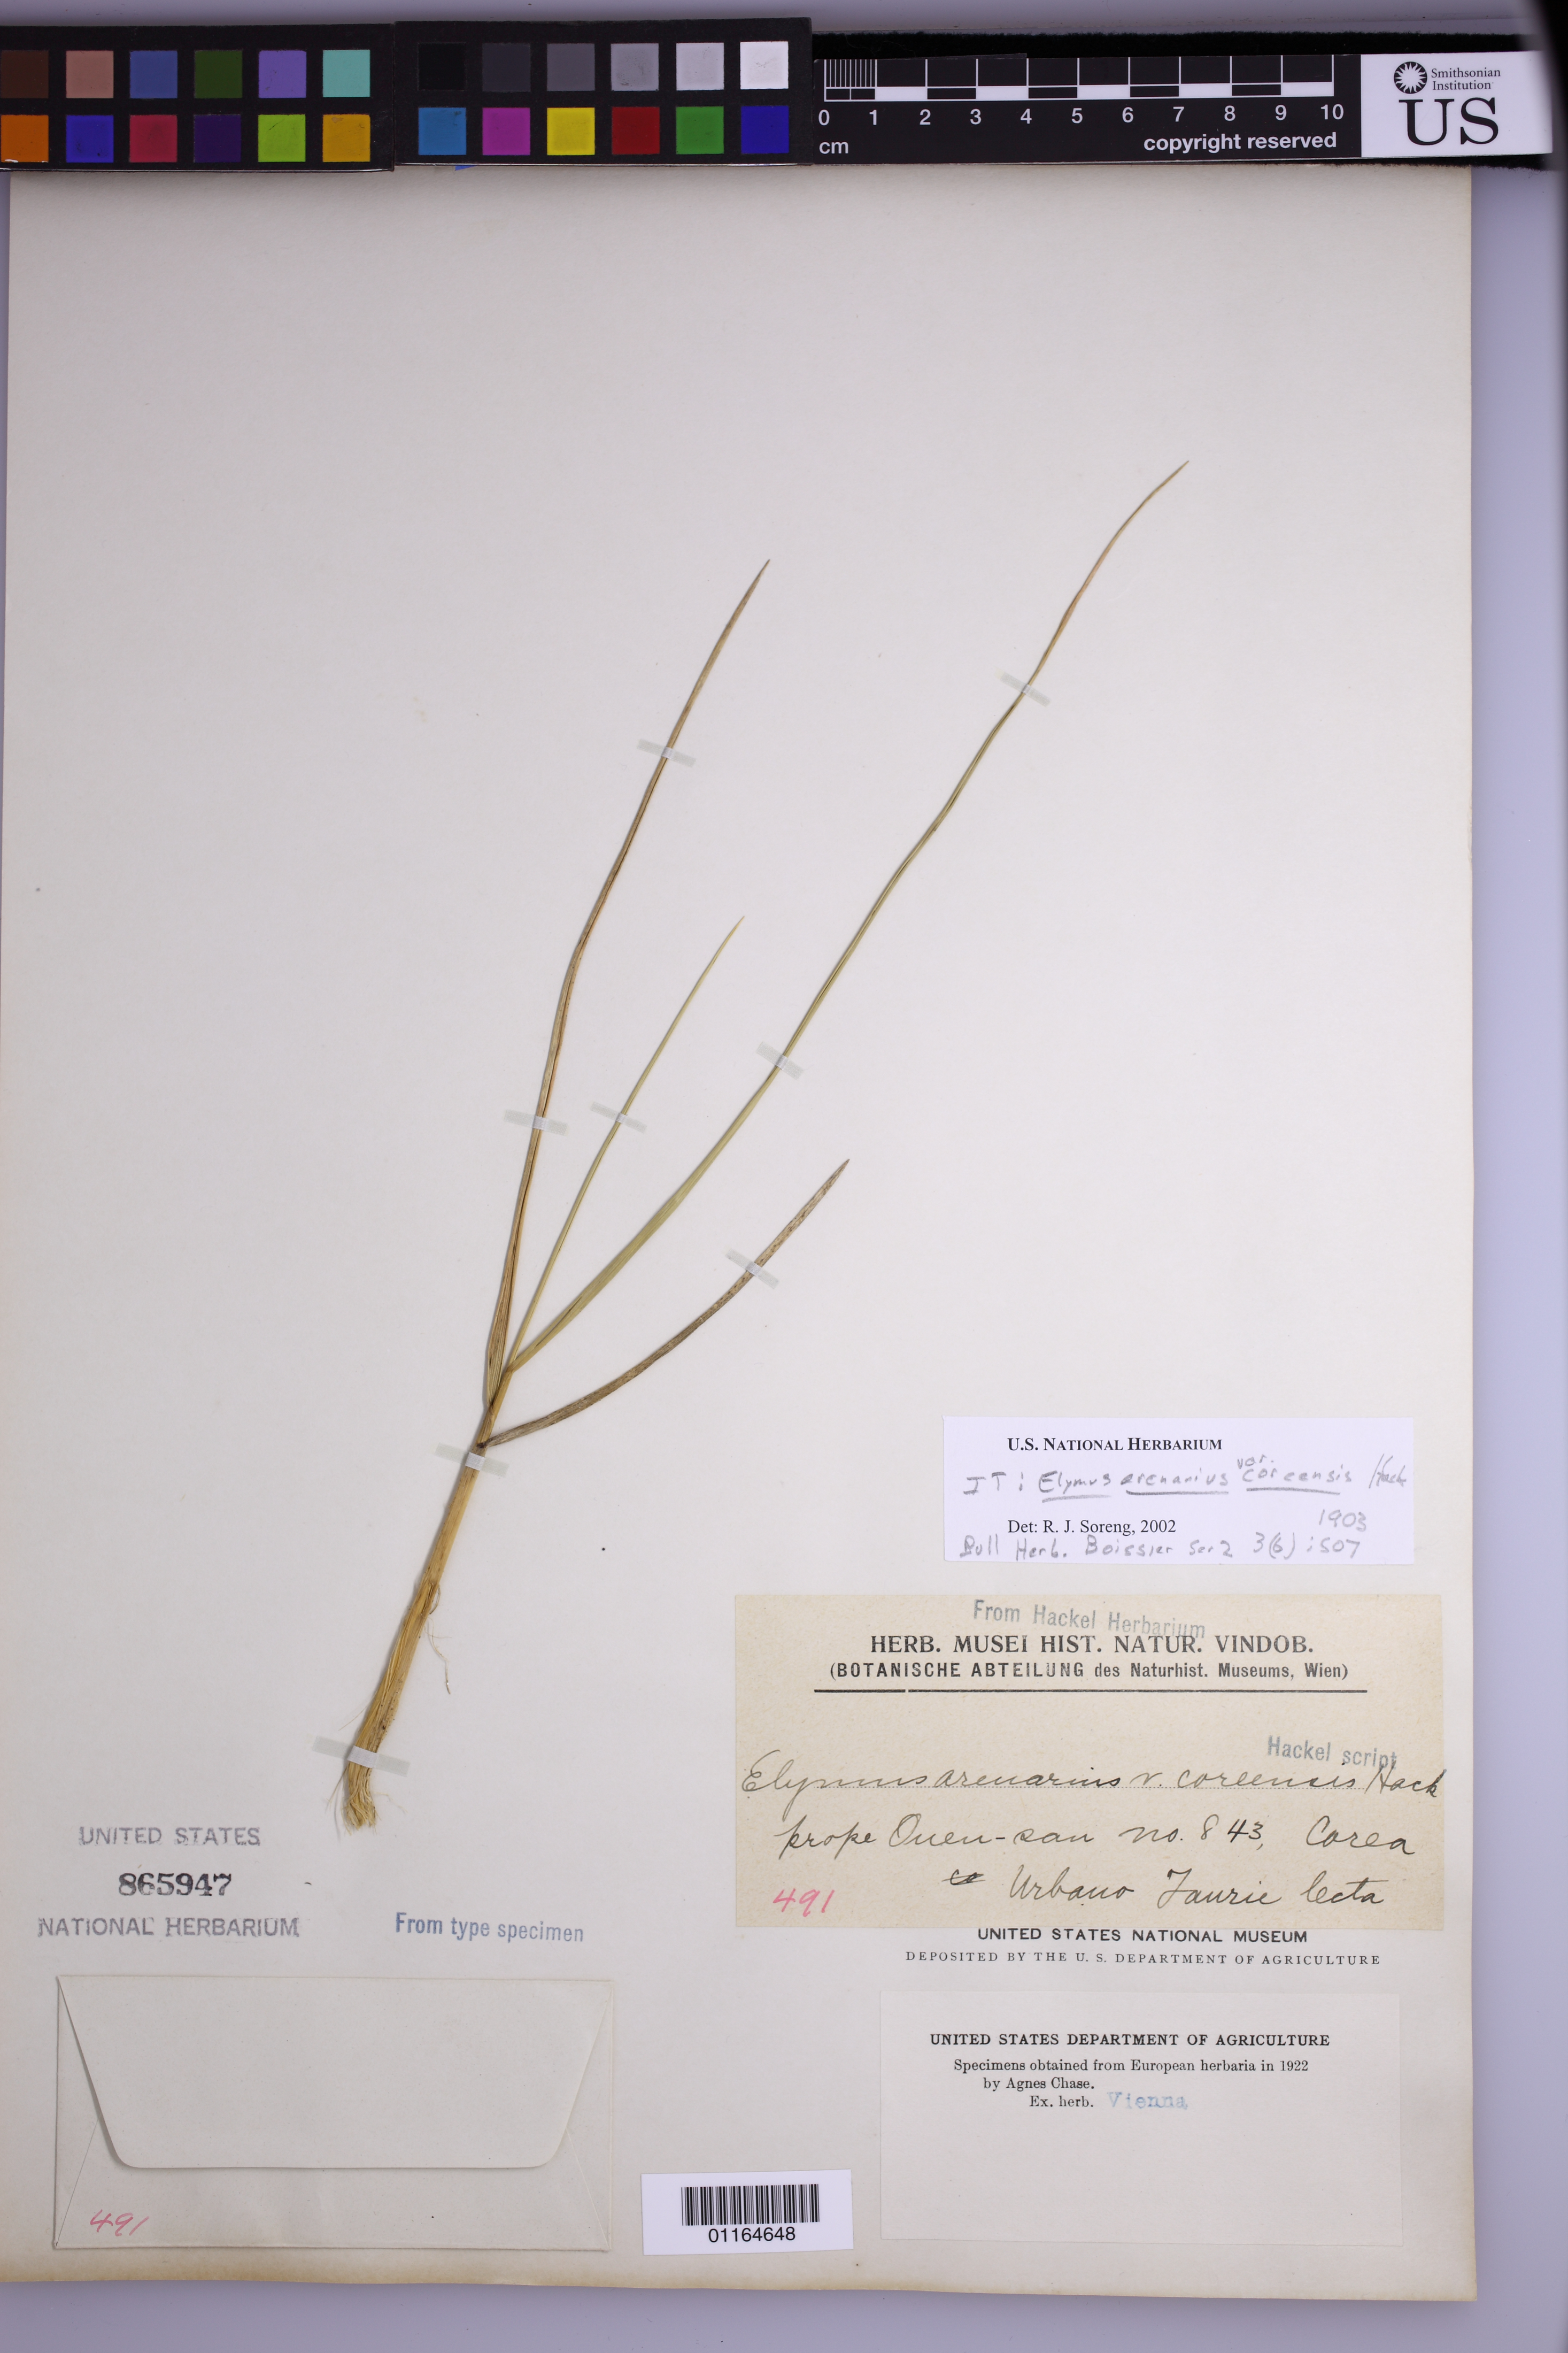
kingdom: Plantae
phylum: Tracheophyta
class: Liliopsida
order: Poales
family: Poaceae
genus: Elymus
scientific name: Elymus arenarius var. coreensis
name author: Hack.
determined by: Soreng, Robert J., Research Associate (BOT), Smithsonian Institution - National Museum of Natural History (UNITED STATES)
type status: Isotype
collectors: U. Faurie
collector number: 843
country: South Korea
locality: Prope Ouen-san, Corea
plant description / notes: Fragment of type specimen ex herb. Hackel (Vienna).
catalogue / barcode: US 865947